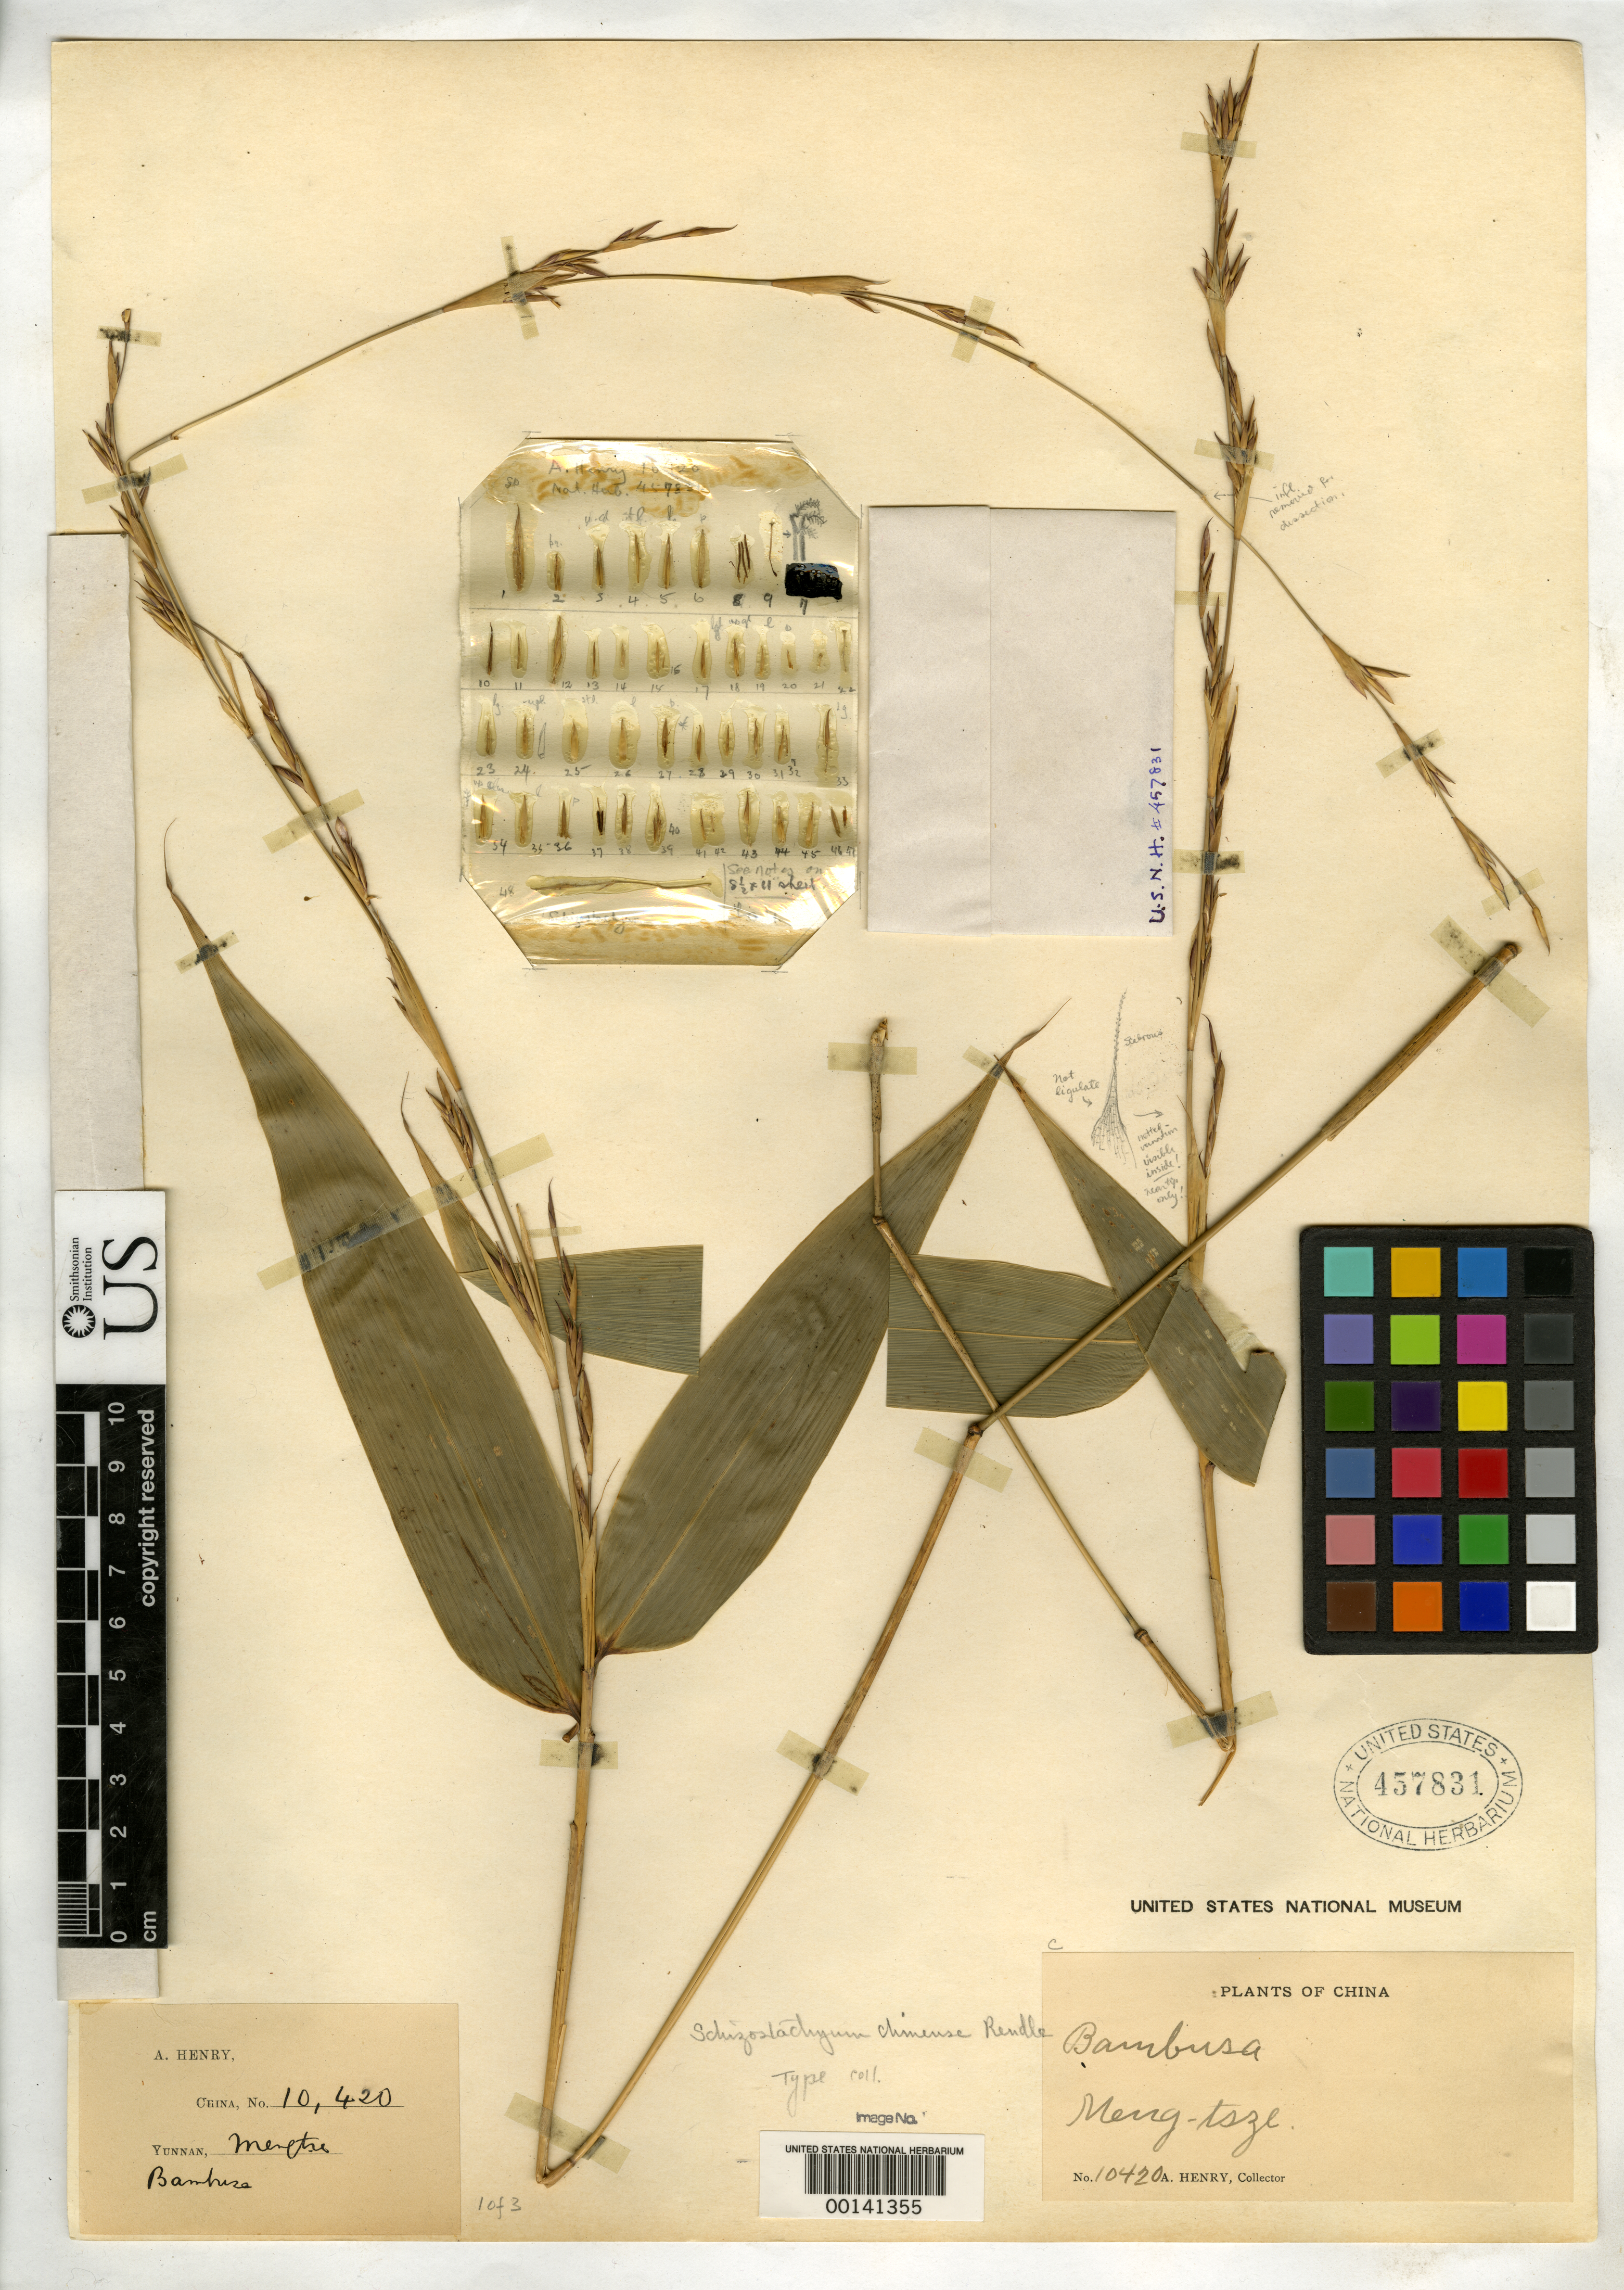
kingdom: Plantae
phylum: Tracheophyta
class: Liliopsida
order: Poales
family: Poaceae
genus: Schizostachyum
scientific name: Schizostachyum chinense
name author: Rendle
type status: Type Collection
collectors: A. Henry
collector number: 10420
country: China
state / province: Yunnan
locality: Yunnan, Mengtze.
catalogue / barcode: US 457831